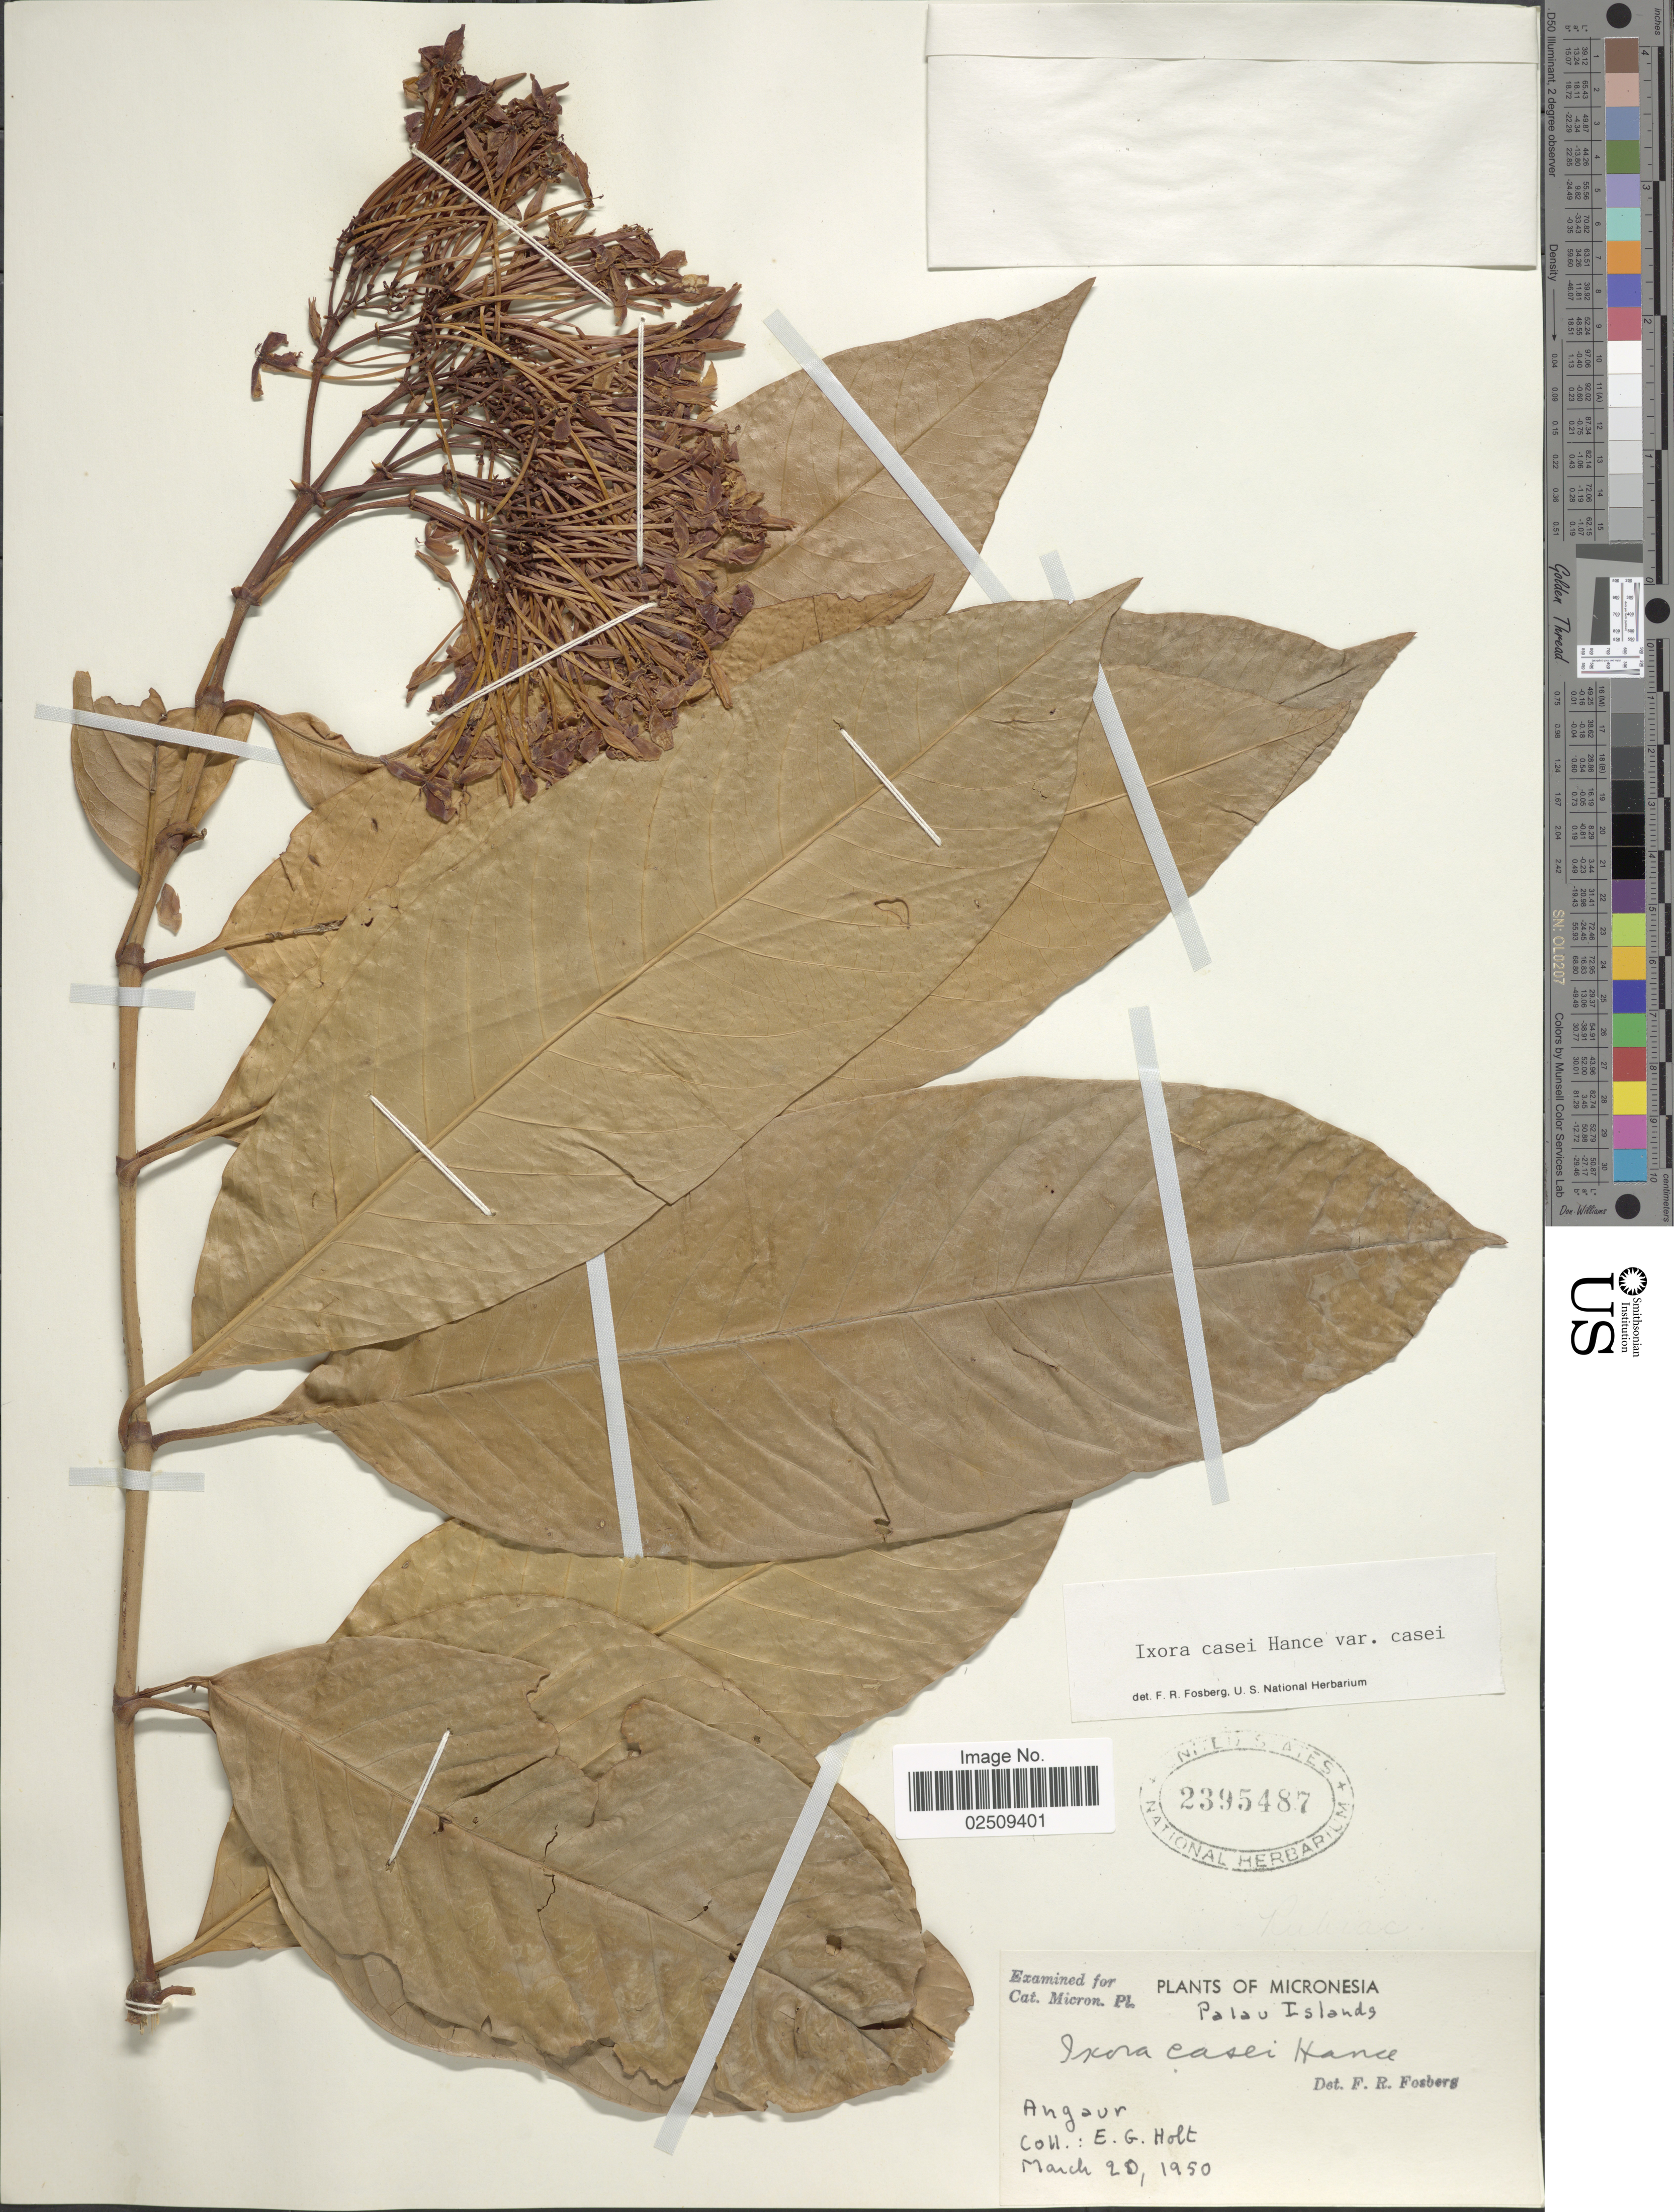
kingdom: Plantae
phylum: Tracheophyta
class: Magnoliopsida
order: Gentianales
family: Rubiaceae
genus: Ixora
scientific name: Ixora casei var. casei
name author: Hance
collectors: E. G. Holt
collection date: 1950-03-20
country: Palau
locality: Palaus Islands, Angaur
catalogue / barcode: US 2395487